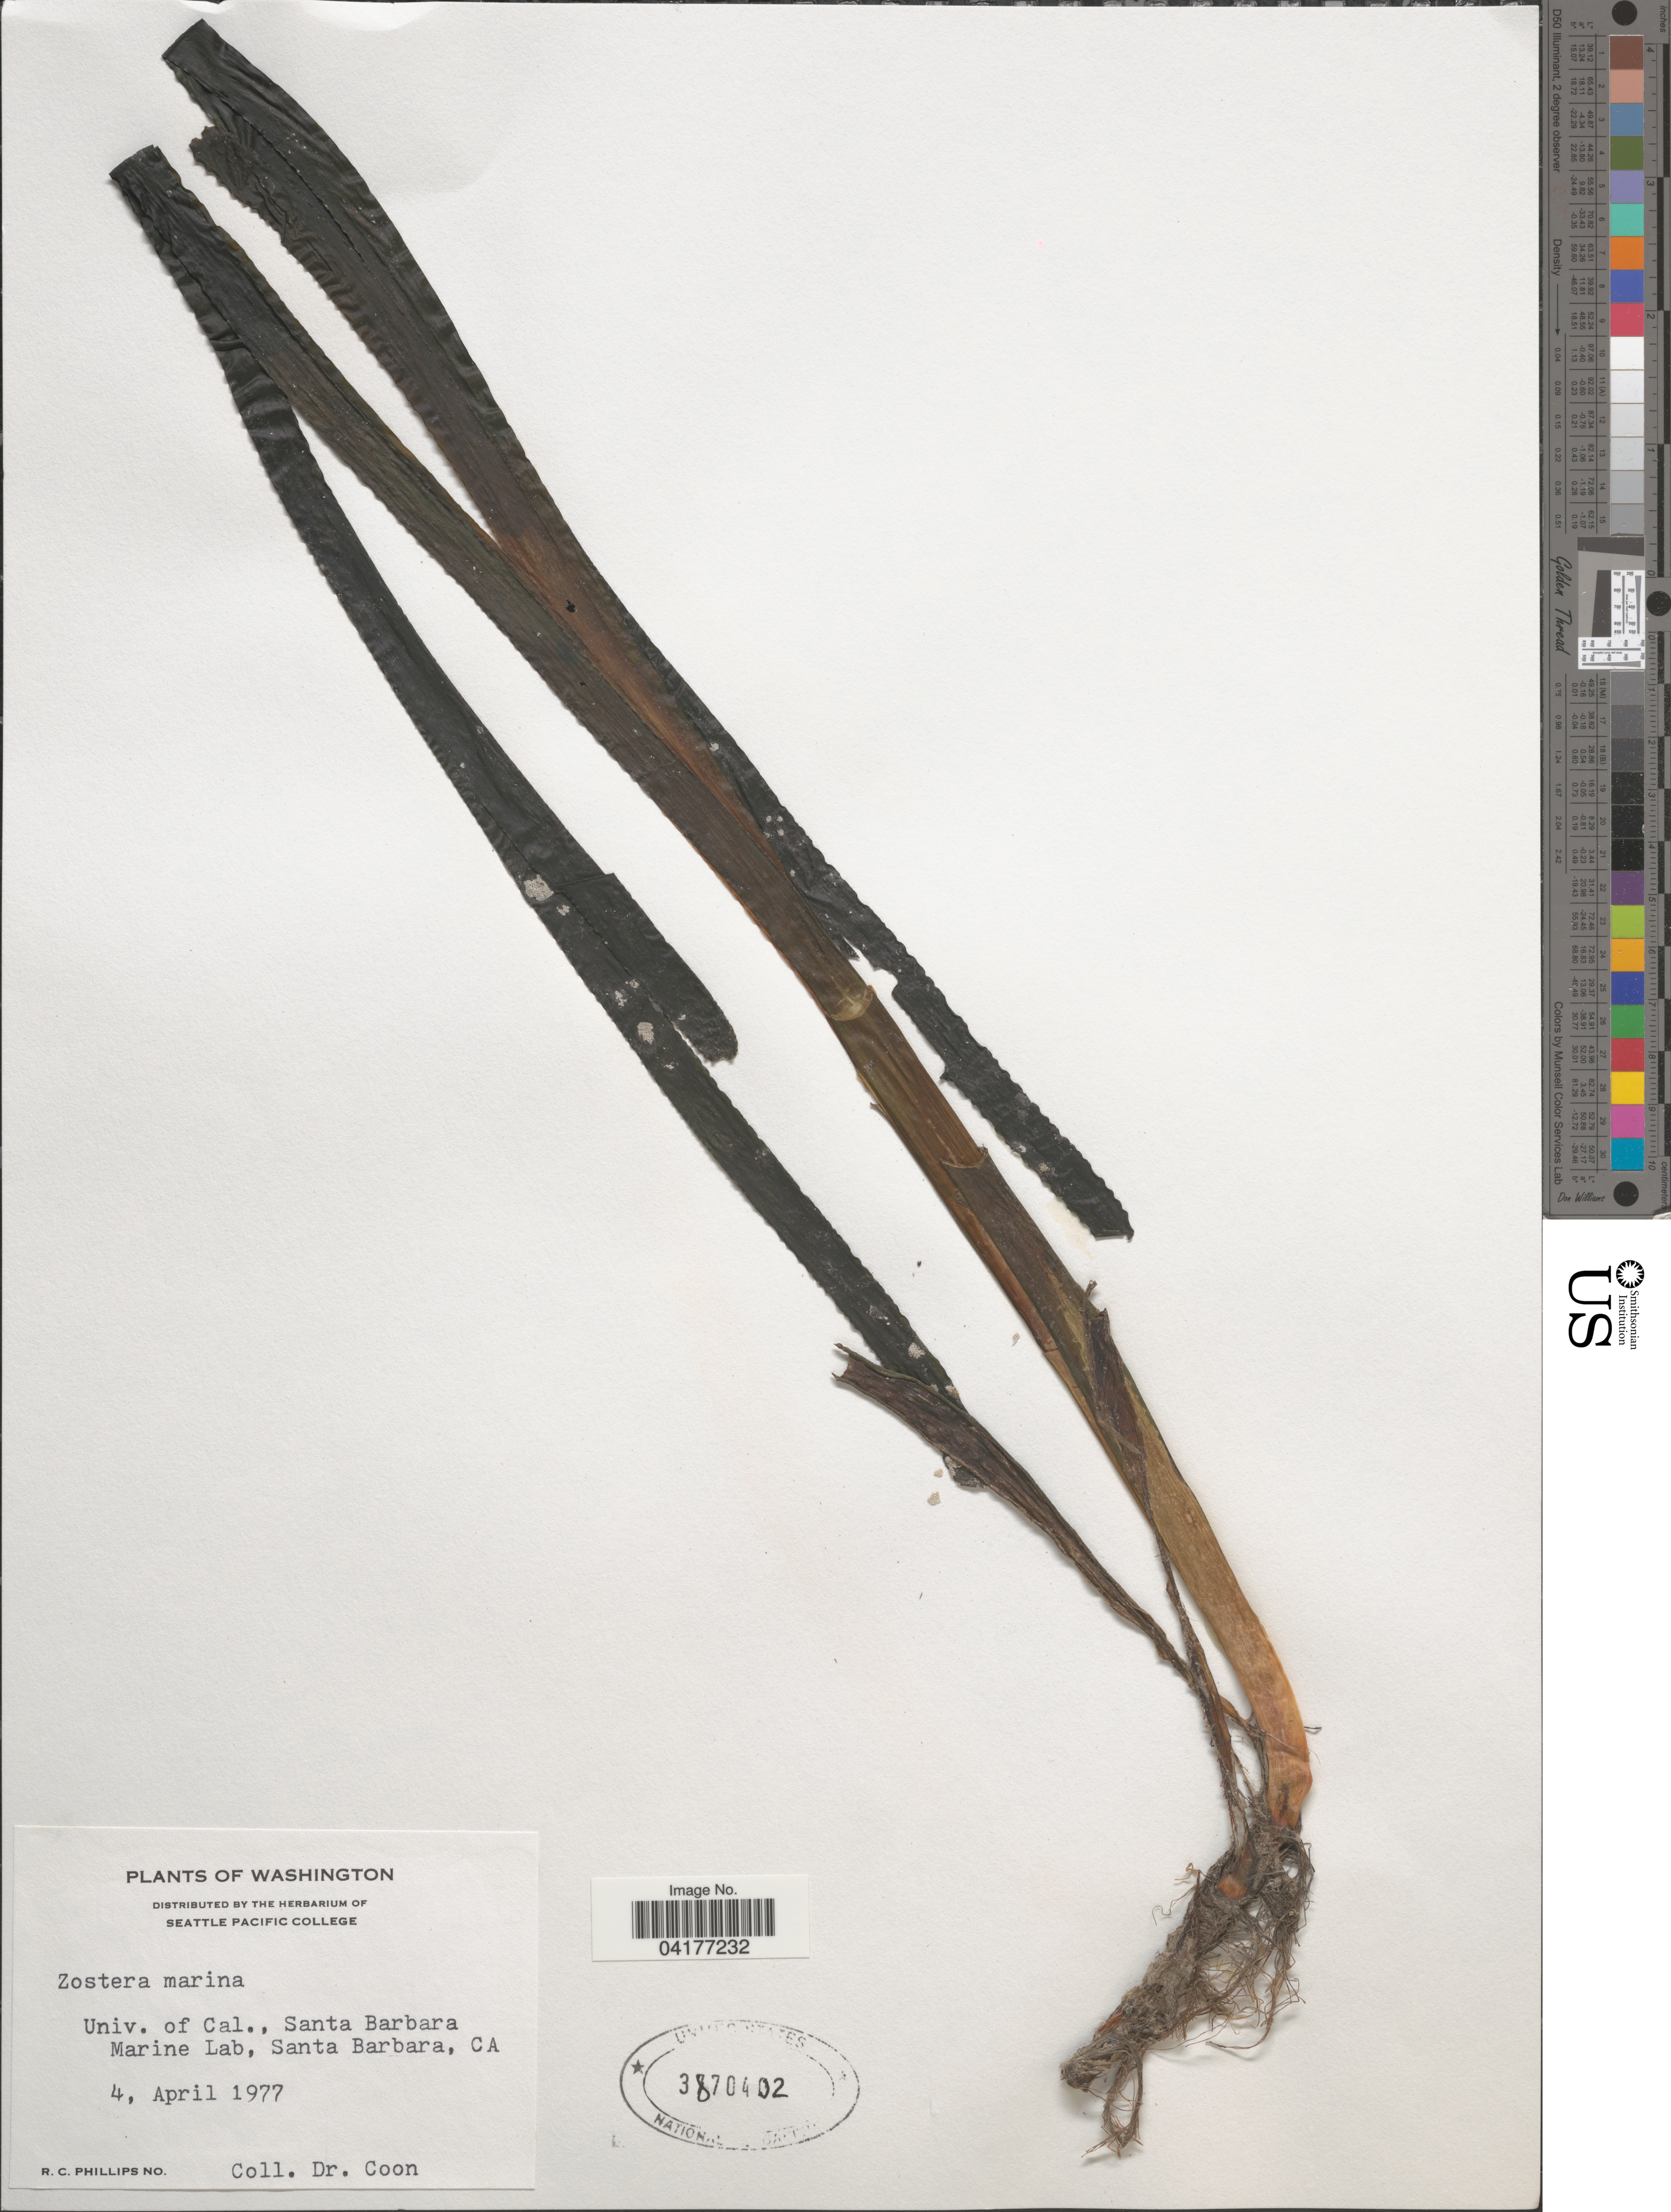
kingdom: Plantae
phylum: Tracheophyta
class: Liliopsida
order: Alismatales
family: Zosteraceae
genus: Zostera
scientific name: Zostera marina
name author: L.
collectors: Coon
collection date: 1977-04-04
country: United States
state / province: California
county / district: Santa Barbara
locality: Univ. of Cal., Santa Barbara. Marine Lab, Santa Barbara.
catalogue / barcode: US 3870402